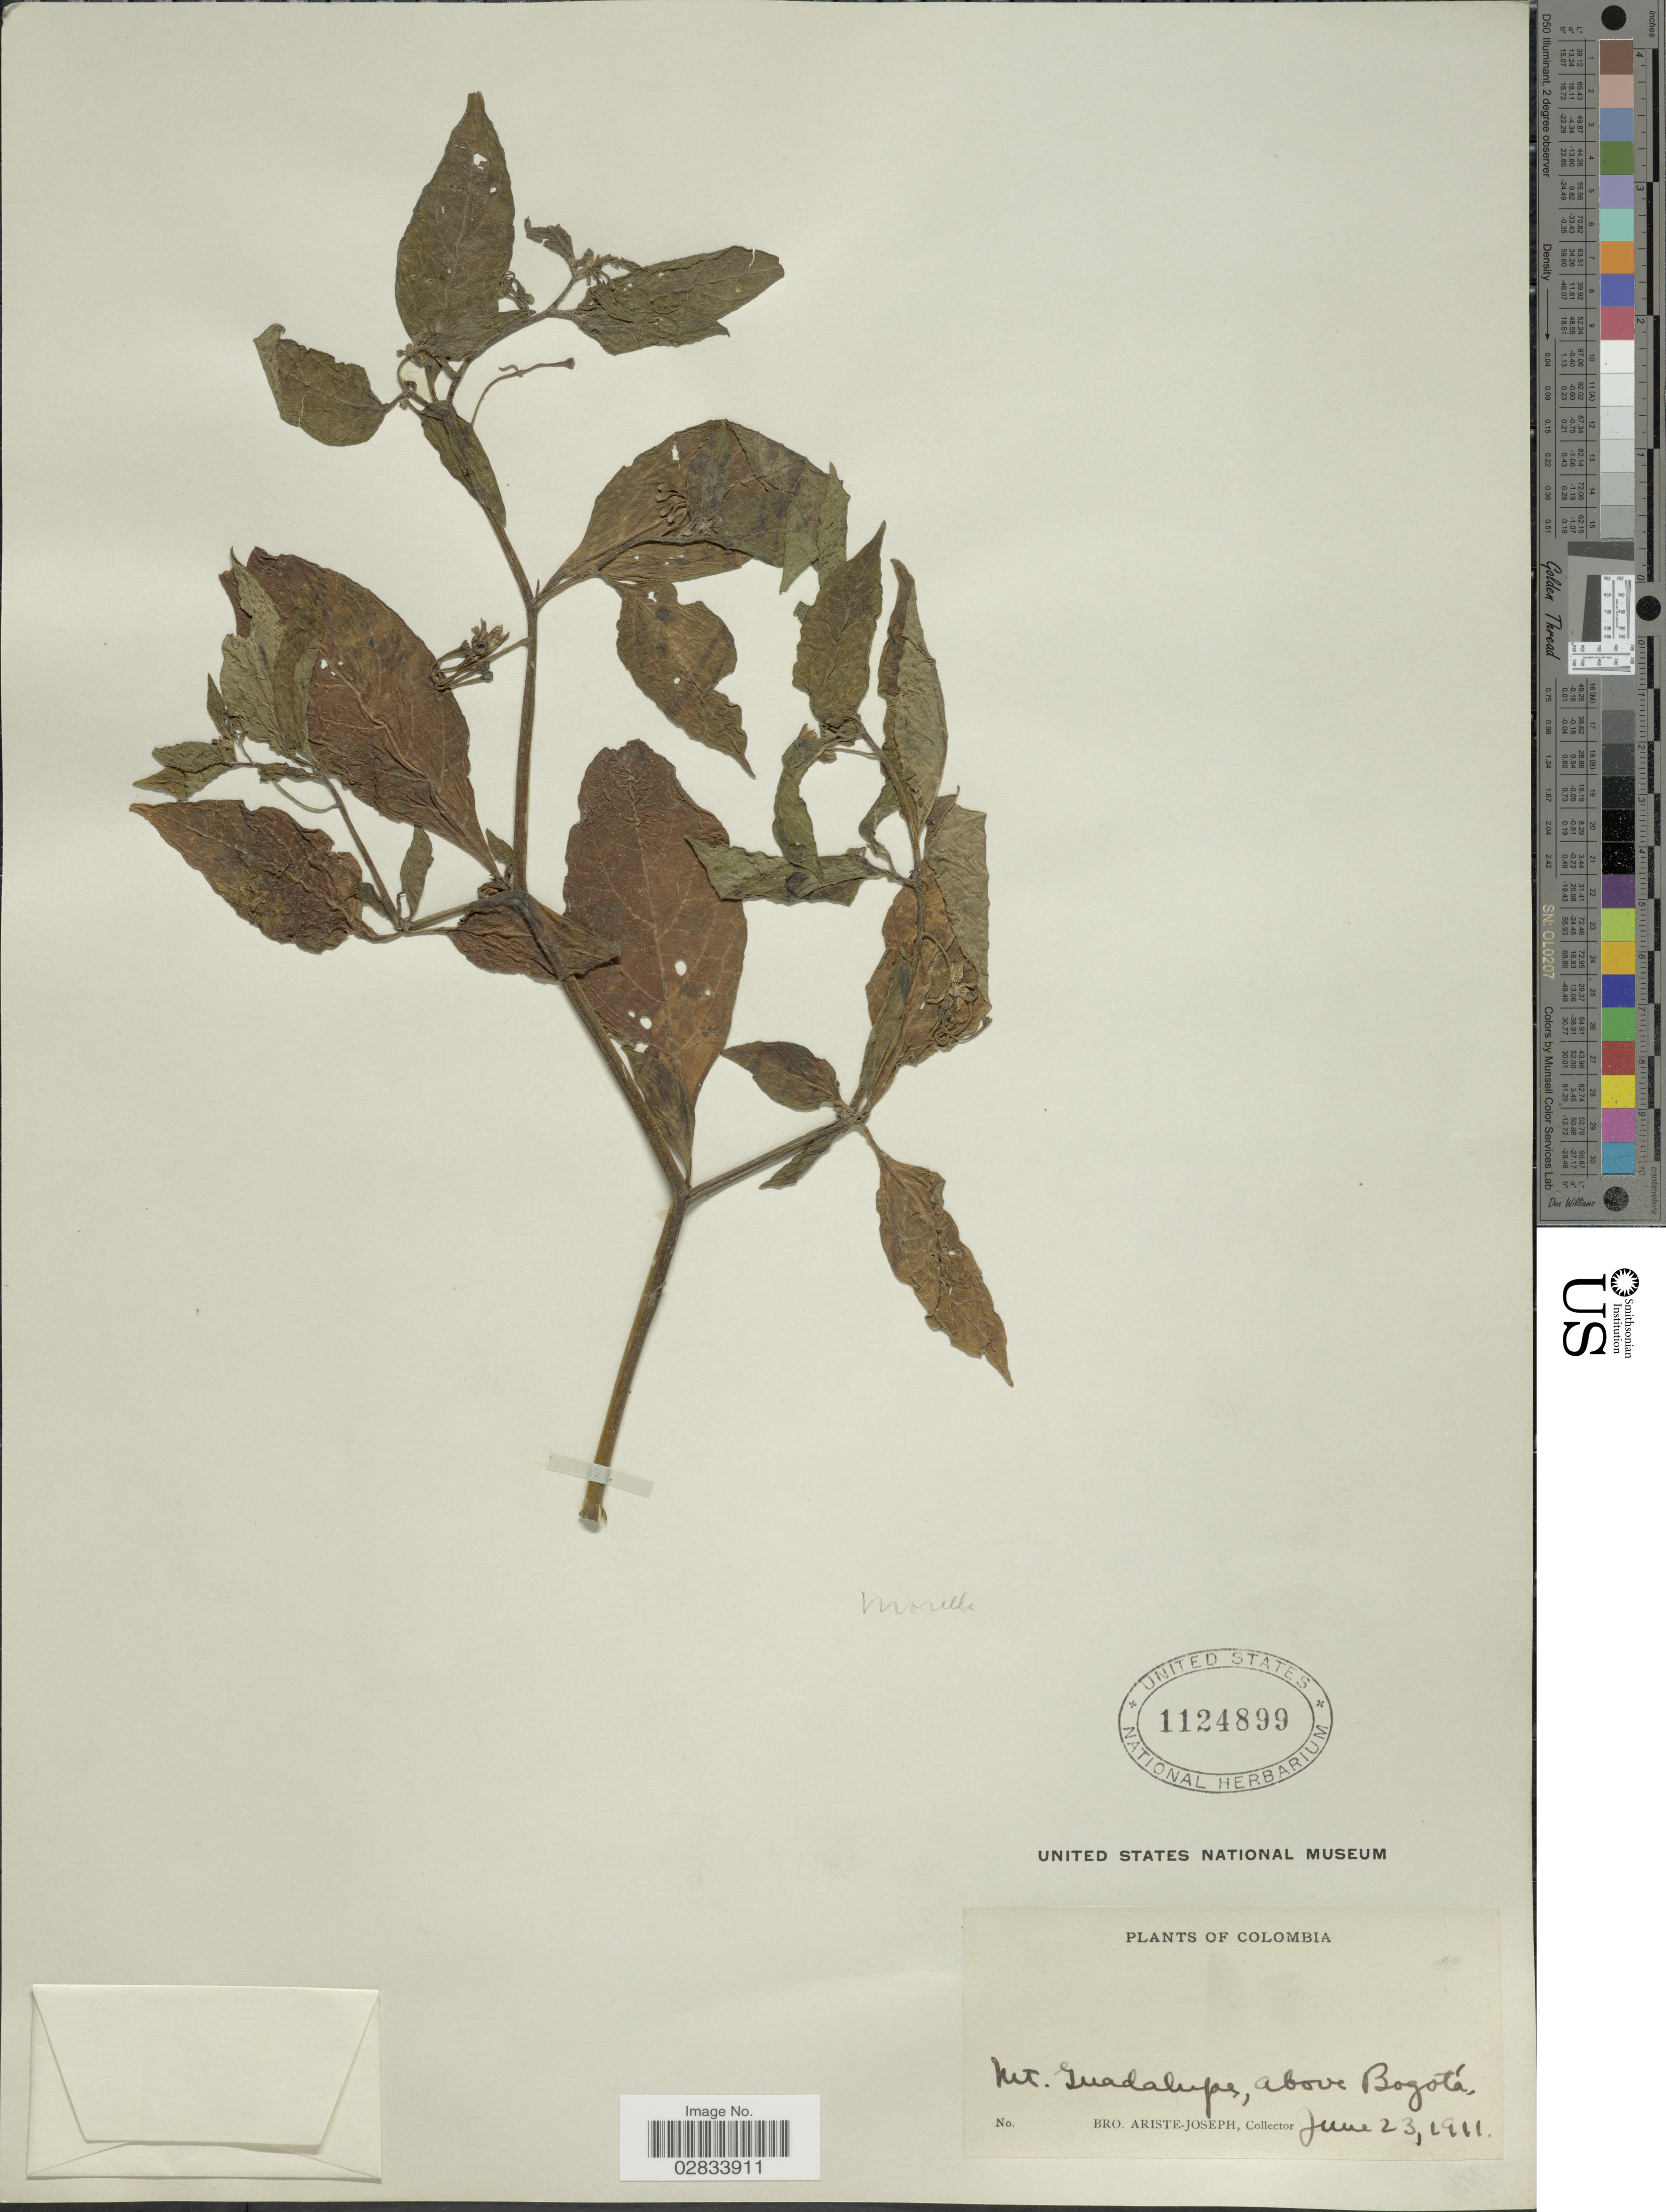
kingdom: Plantae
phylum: Tracheophyta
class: Magnoliopsida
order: Solanales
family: Solanaceae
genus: Solanum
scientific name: Solanum nigrum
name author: L.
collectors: Bro. Ariste-Joseph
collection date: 1911-06-23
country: Colombia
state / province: Bogota D.C.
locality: Mt. Guadalupe, above Bogotá.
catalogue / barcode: US 1124899